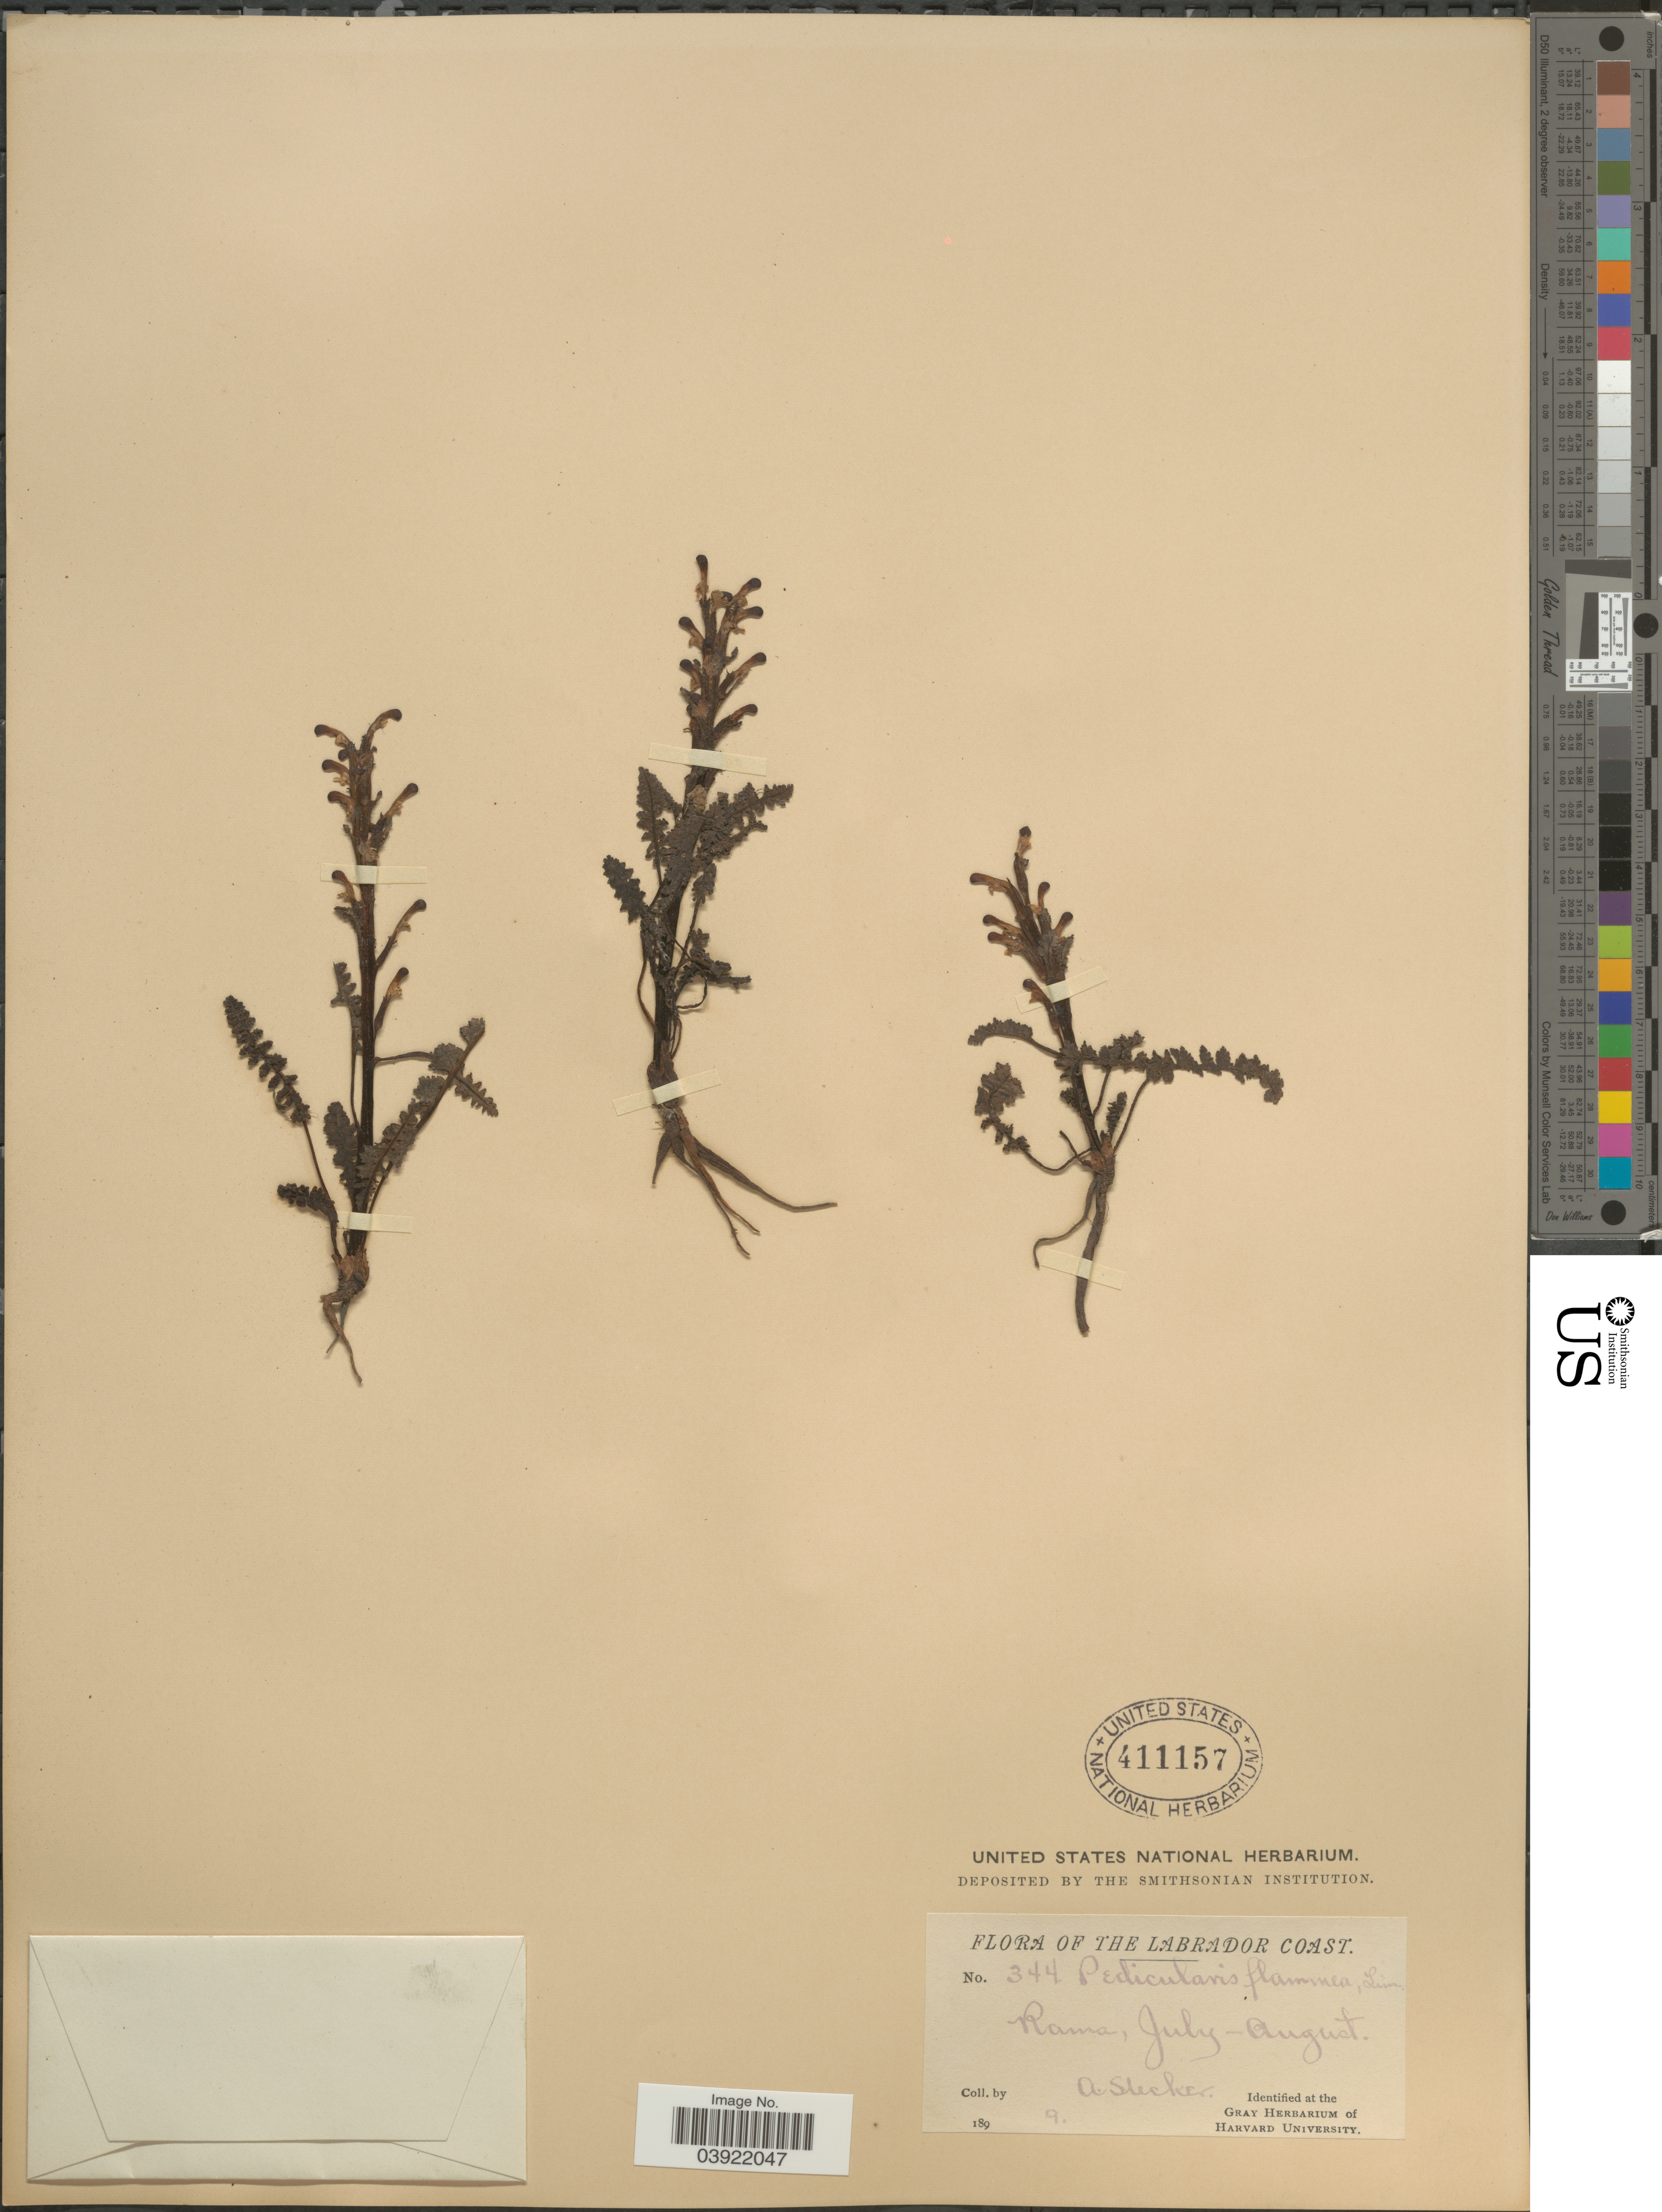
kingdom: Plantae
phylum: Tracheophyta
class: Magnoliopsida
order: Lamiales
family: Orobanchaceae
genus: Pedicularis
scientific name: Pedicularis flammea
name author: L.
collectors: A. Stecker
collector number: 344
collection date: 1899-07/1899-08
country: Canada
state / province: Newfoundland and Labrador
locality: Labrador Coast. Rama.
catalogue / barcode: US 411157